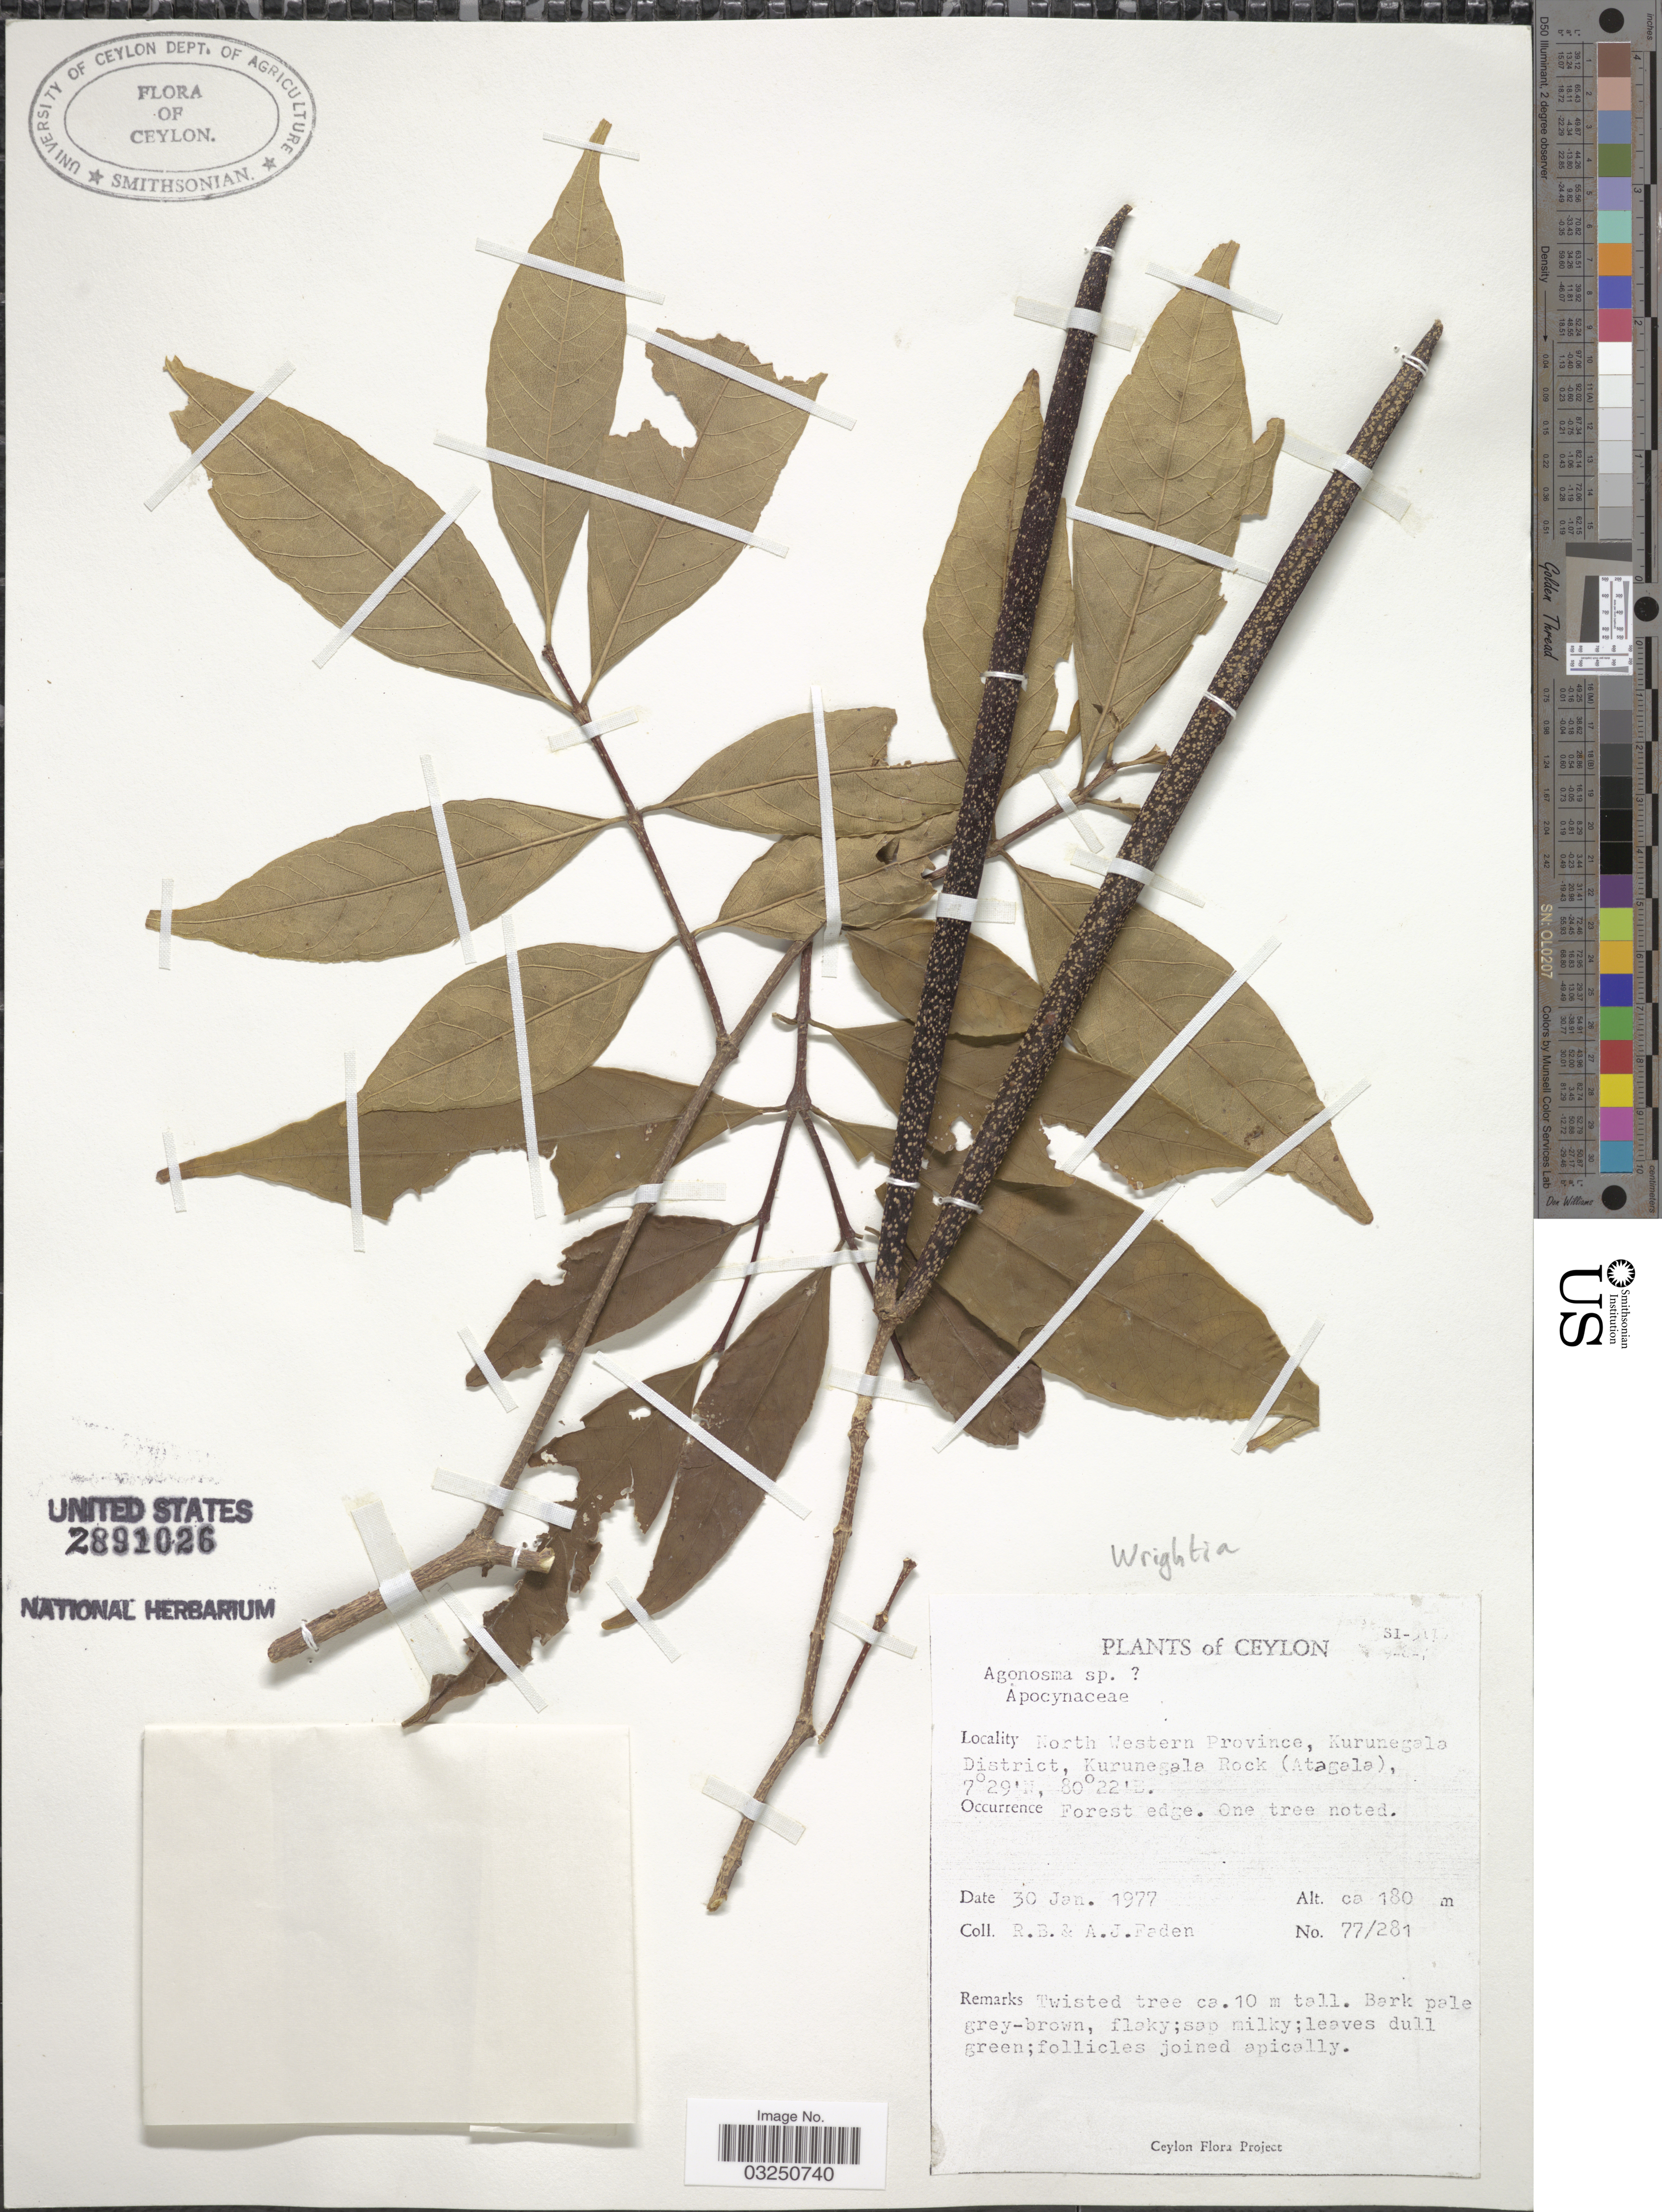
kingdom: Plantae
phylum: Tracheophyta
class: Magnoliopsida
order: Gentianales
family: Apocynaceae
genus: Wrightia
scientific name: Wrightia sp.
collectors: R. B. Faden & A. J. Faden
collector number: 77/281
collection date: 1977-01-30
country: Sri Lanka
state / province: North Western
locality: Ceylon. Kurunegala District, Kurunegala Rock (Atagala).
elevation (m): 180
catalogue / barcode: US 2891026